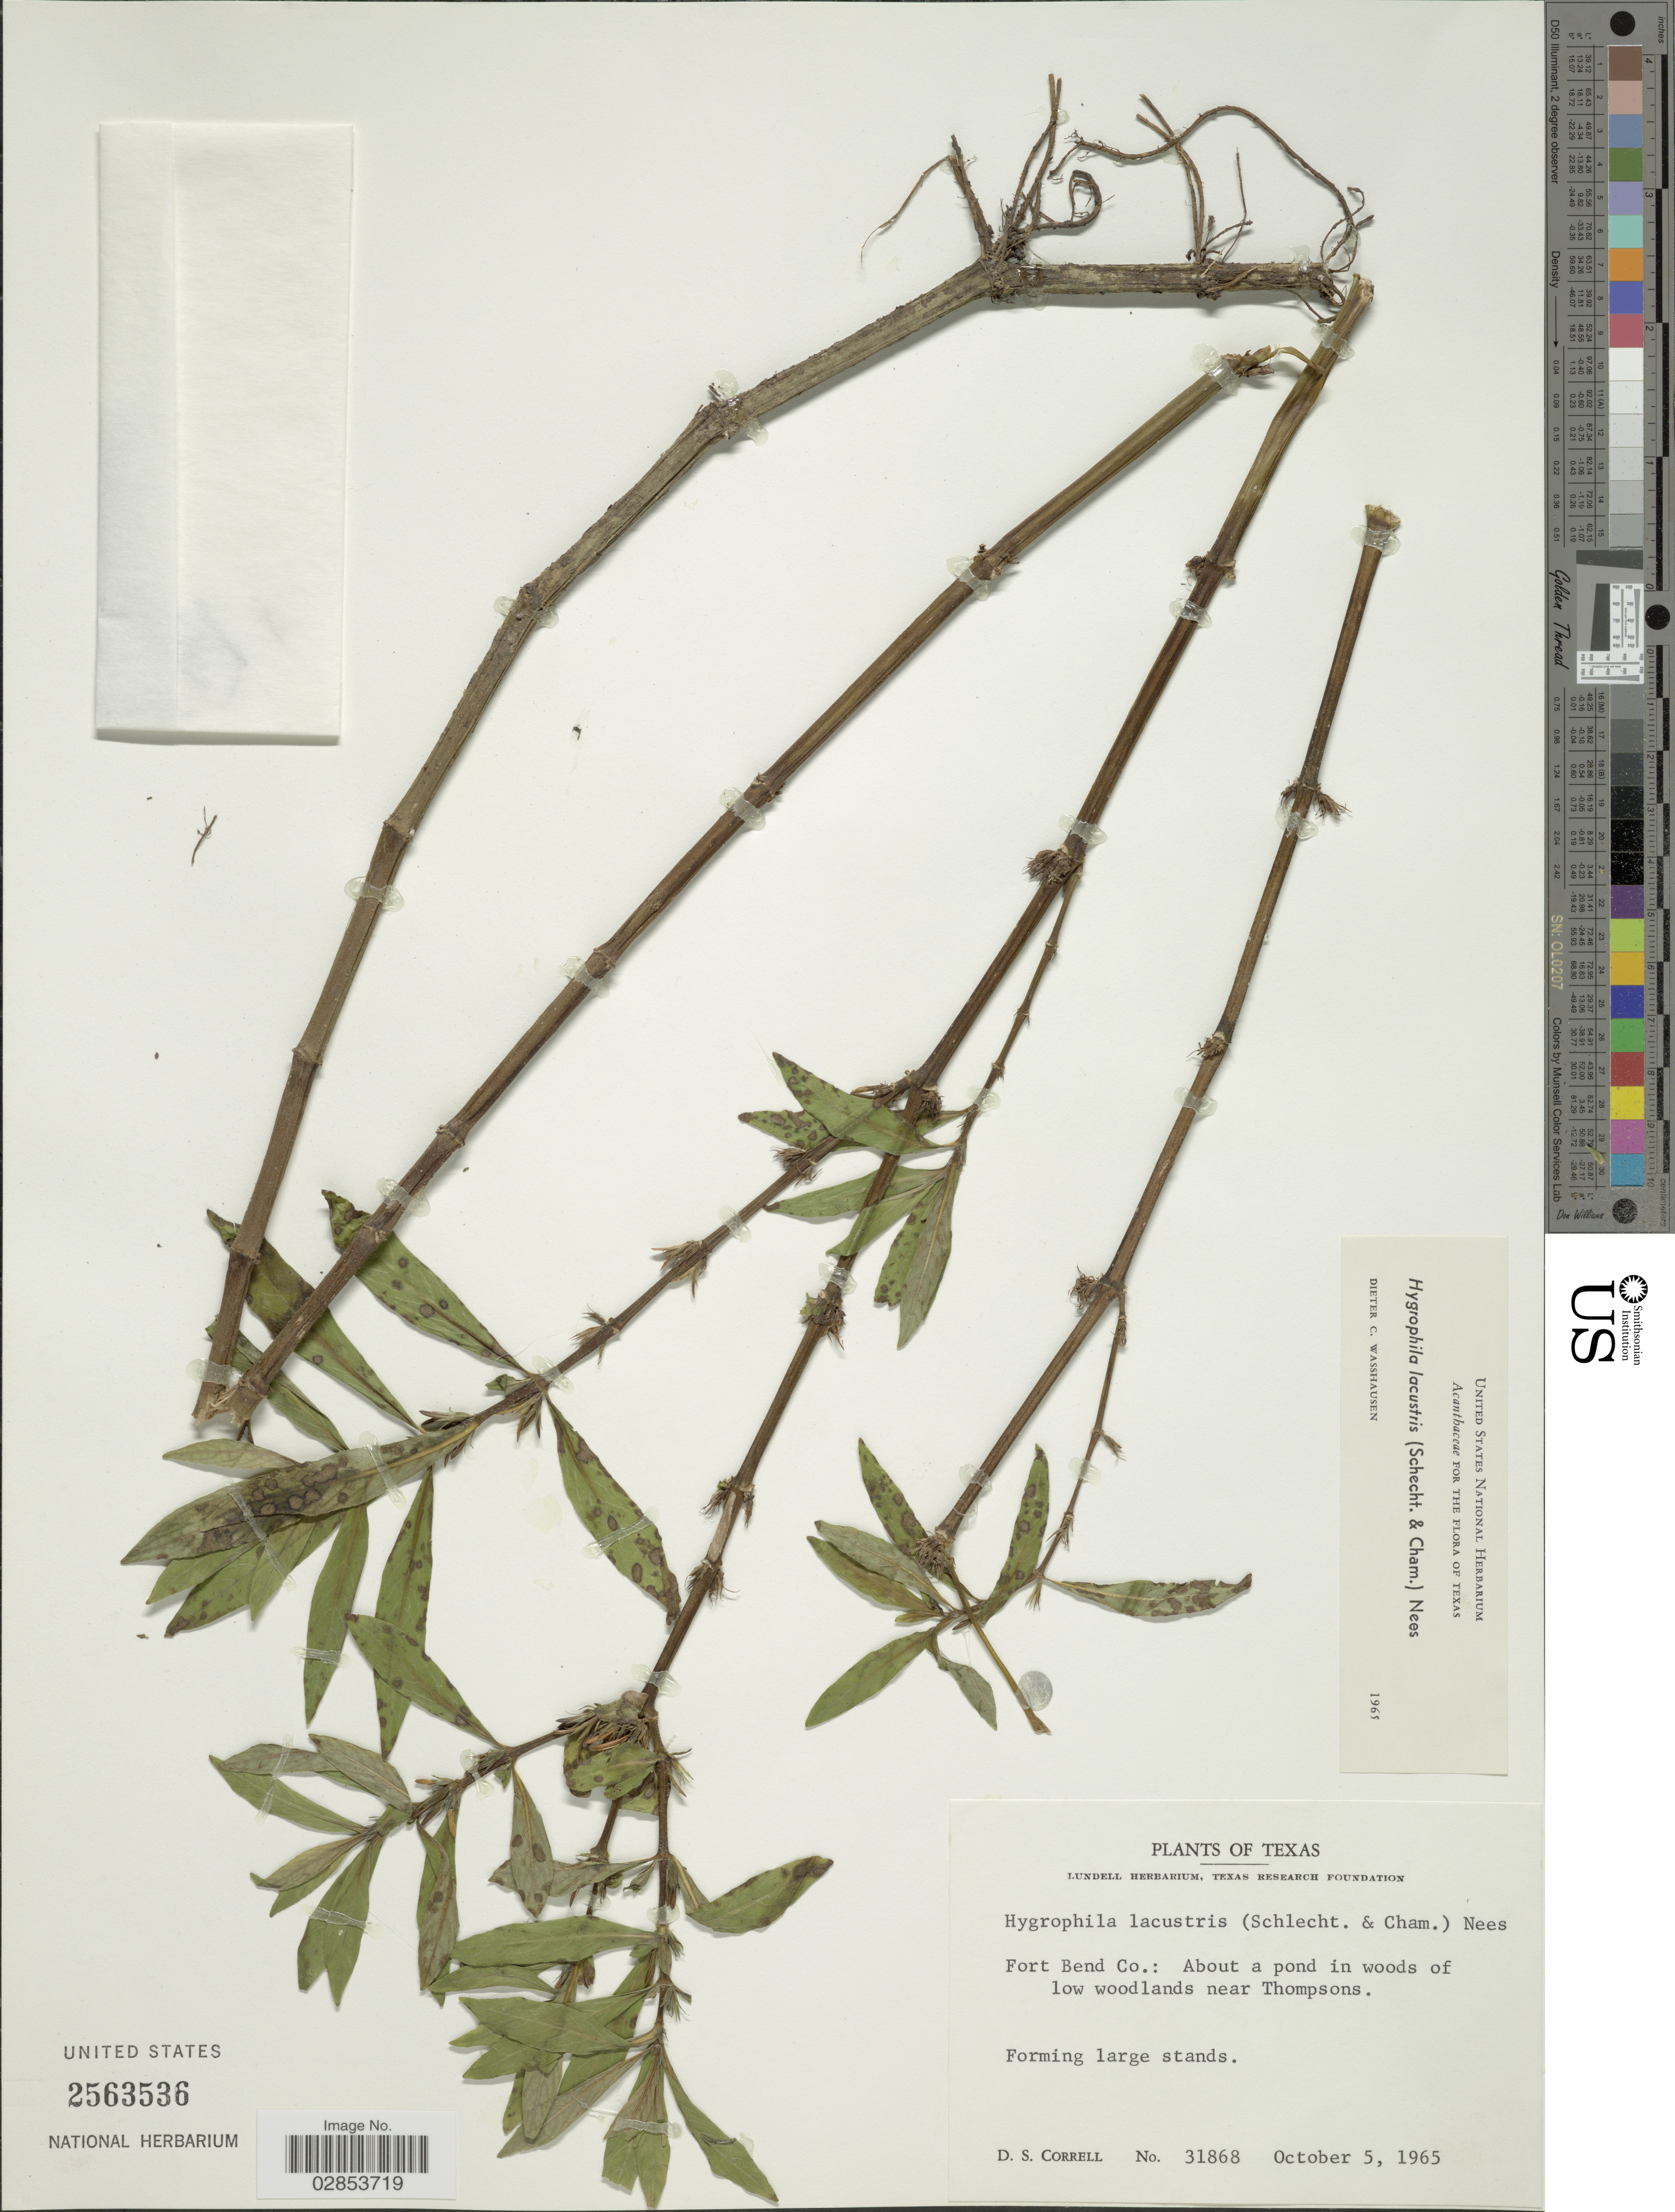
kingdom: Plantae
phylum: Tracheophyta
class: Magnoliopsida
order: Lamiales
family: Acanthaceae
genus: Hygrophila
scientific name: Hygrophila costata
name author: Nees & T. Nees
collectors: D. S. Correll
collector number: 31868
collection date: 1965-10-05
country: United States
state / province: Texas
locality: Fort Bend Co.: About a pond in woods of low woodlands near Thompsons.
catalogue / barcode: US 2563536